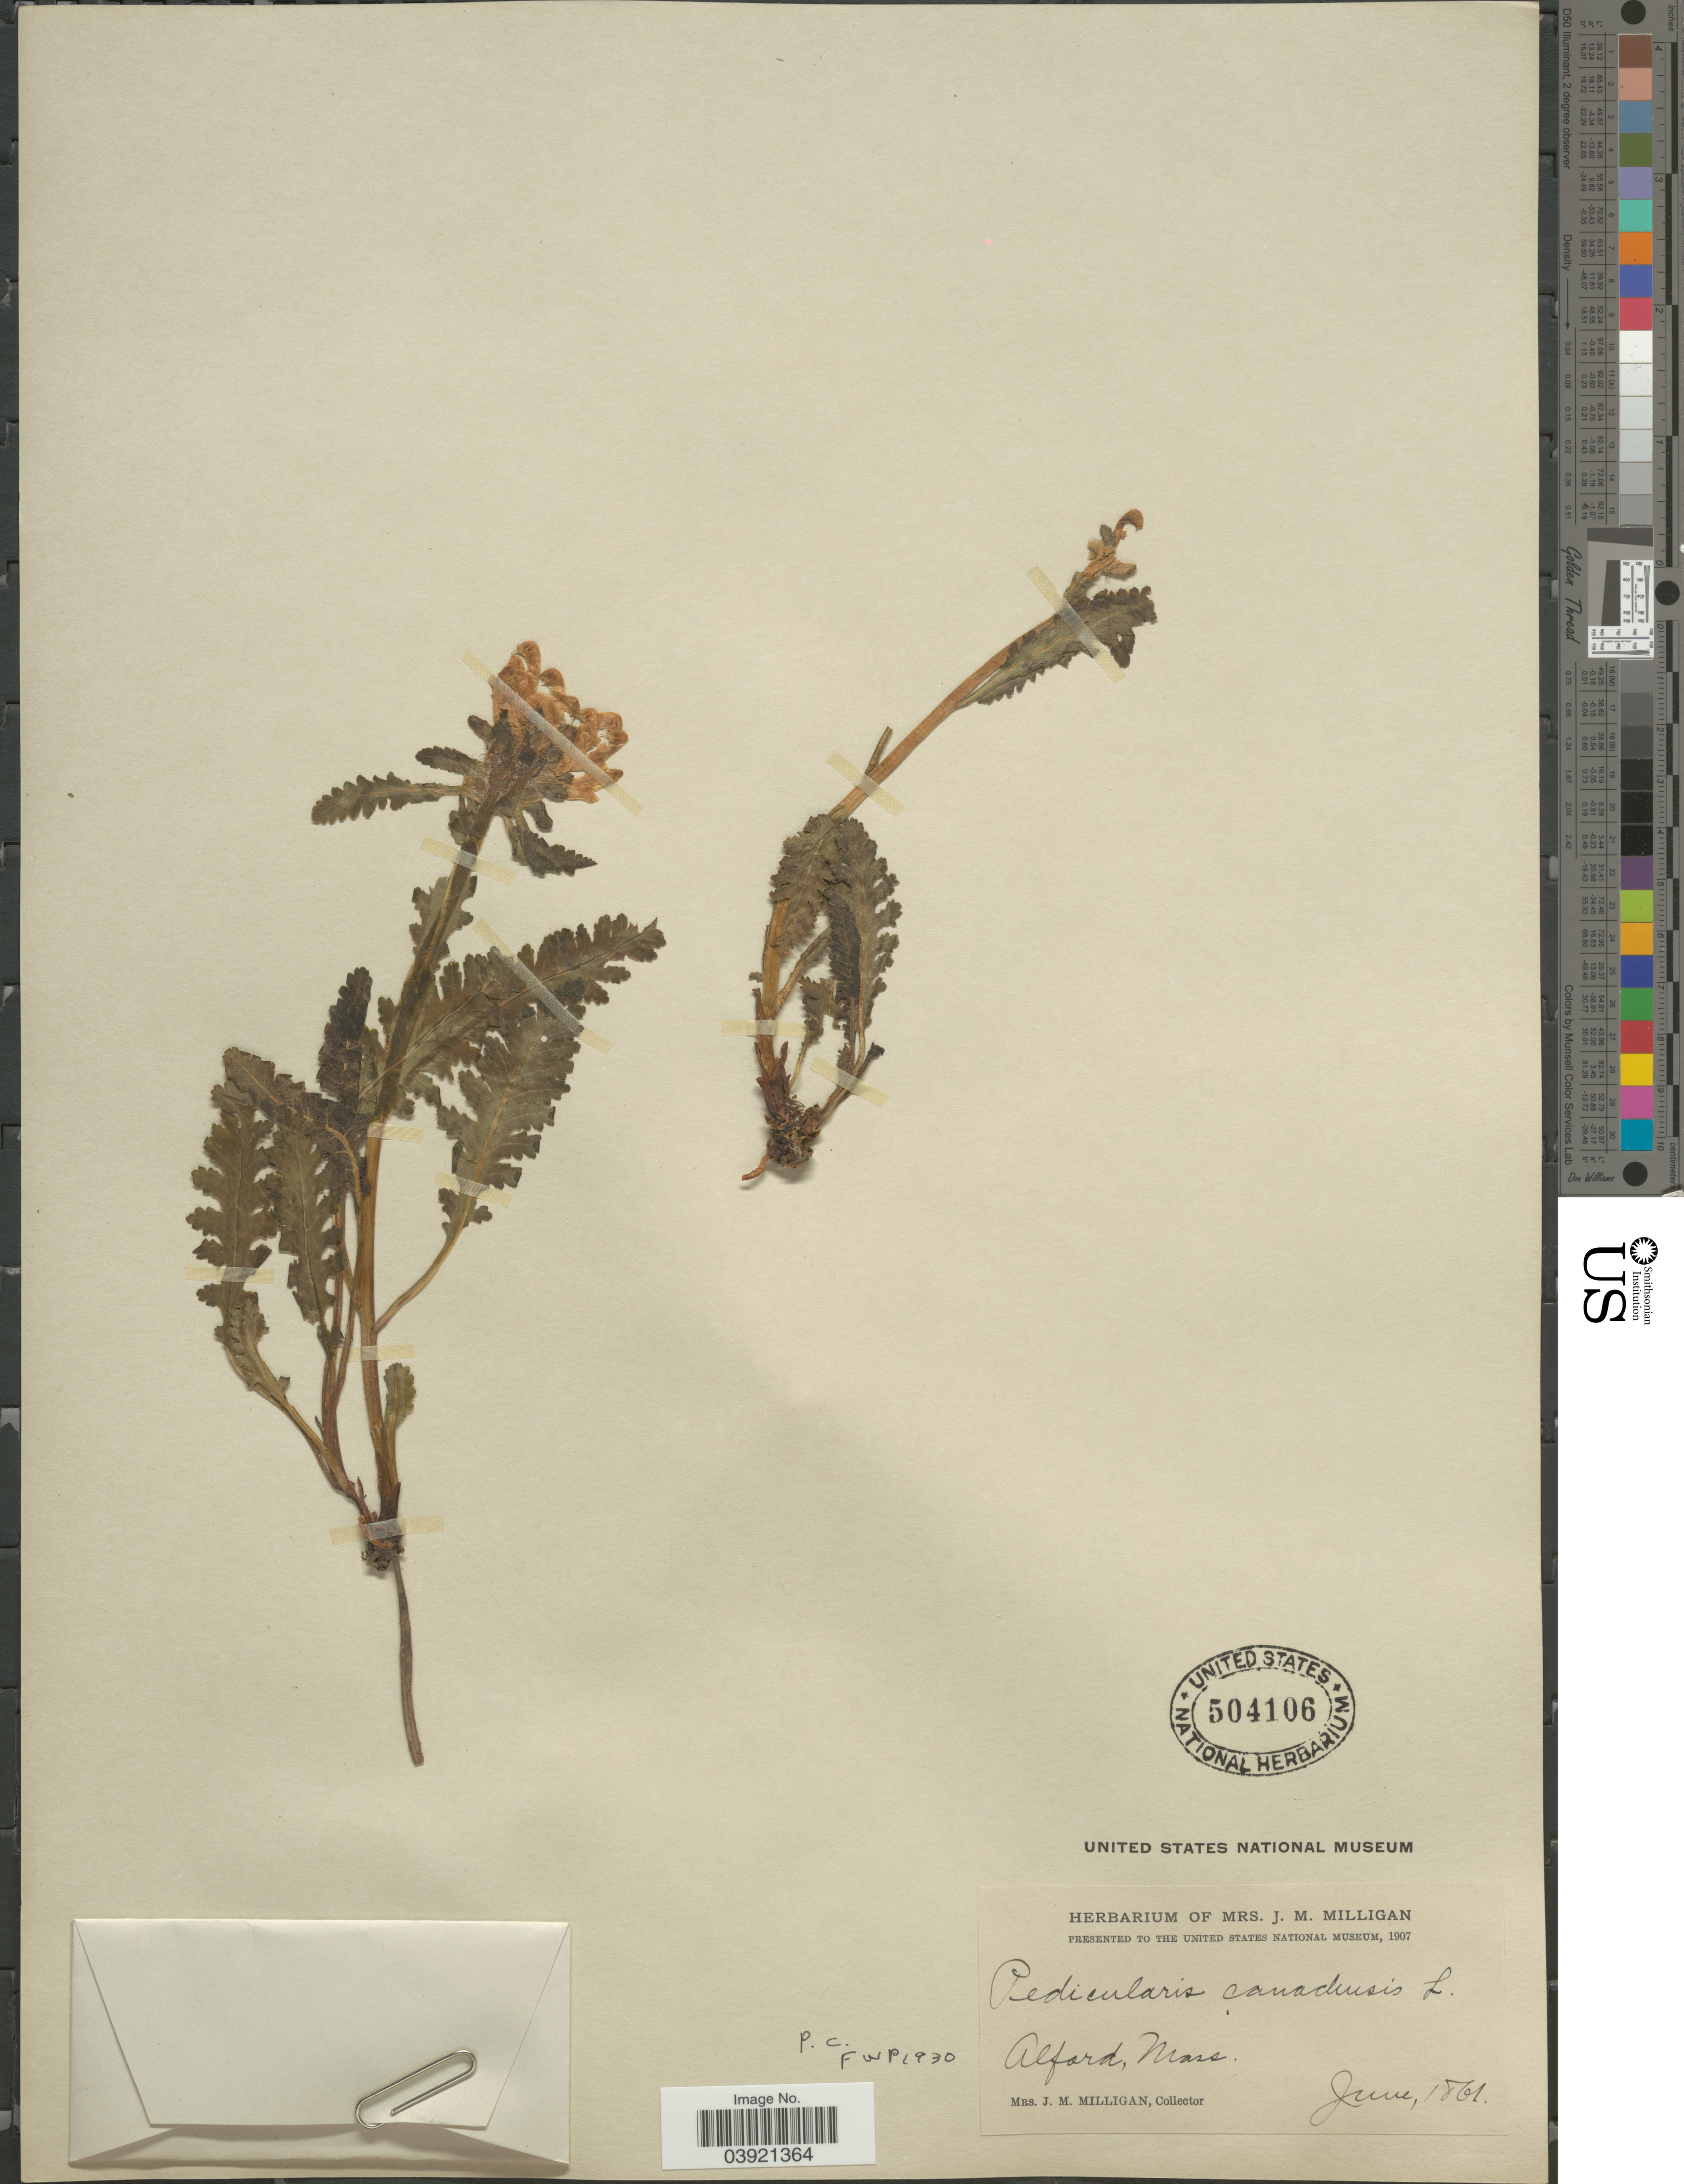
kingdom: Plantae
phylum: Tracheophyta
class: Magnoliopsida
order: Lamiales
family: Orobanchaceae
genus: Pedicularis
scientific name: Pedicularis canadensis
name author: L.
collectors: J. Milligan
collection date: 1861-06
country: United States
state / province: Massachusetts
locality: Alford.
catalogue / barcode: US 504106